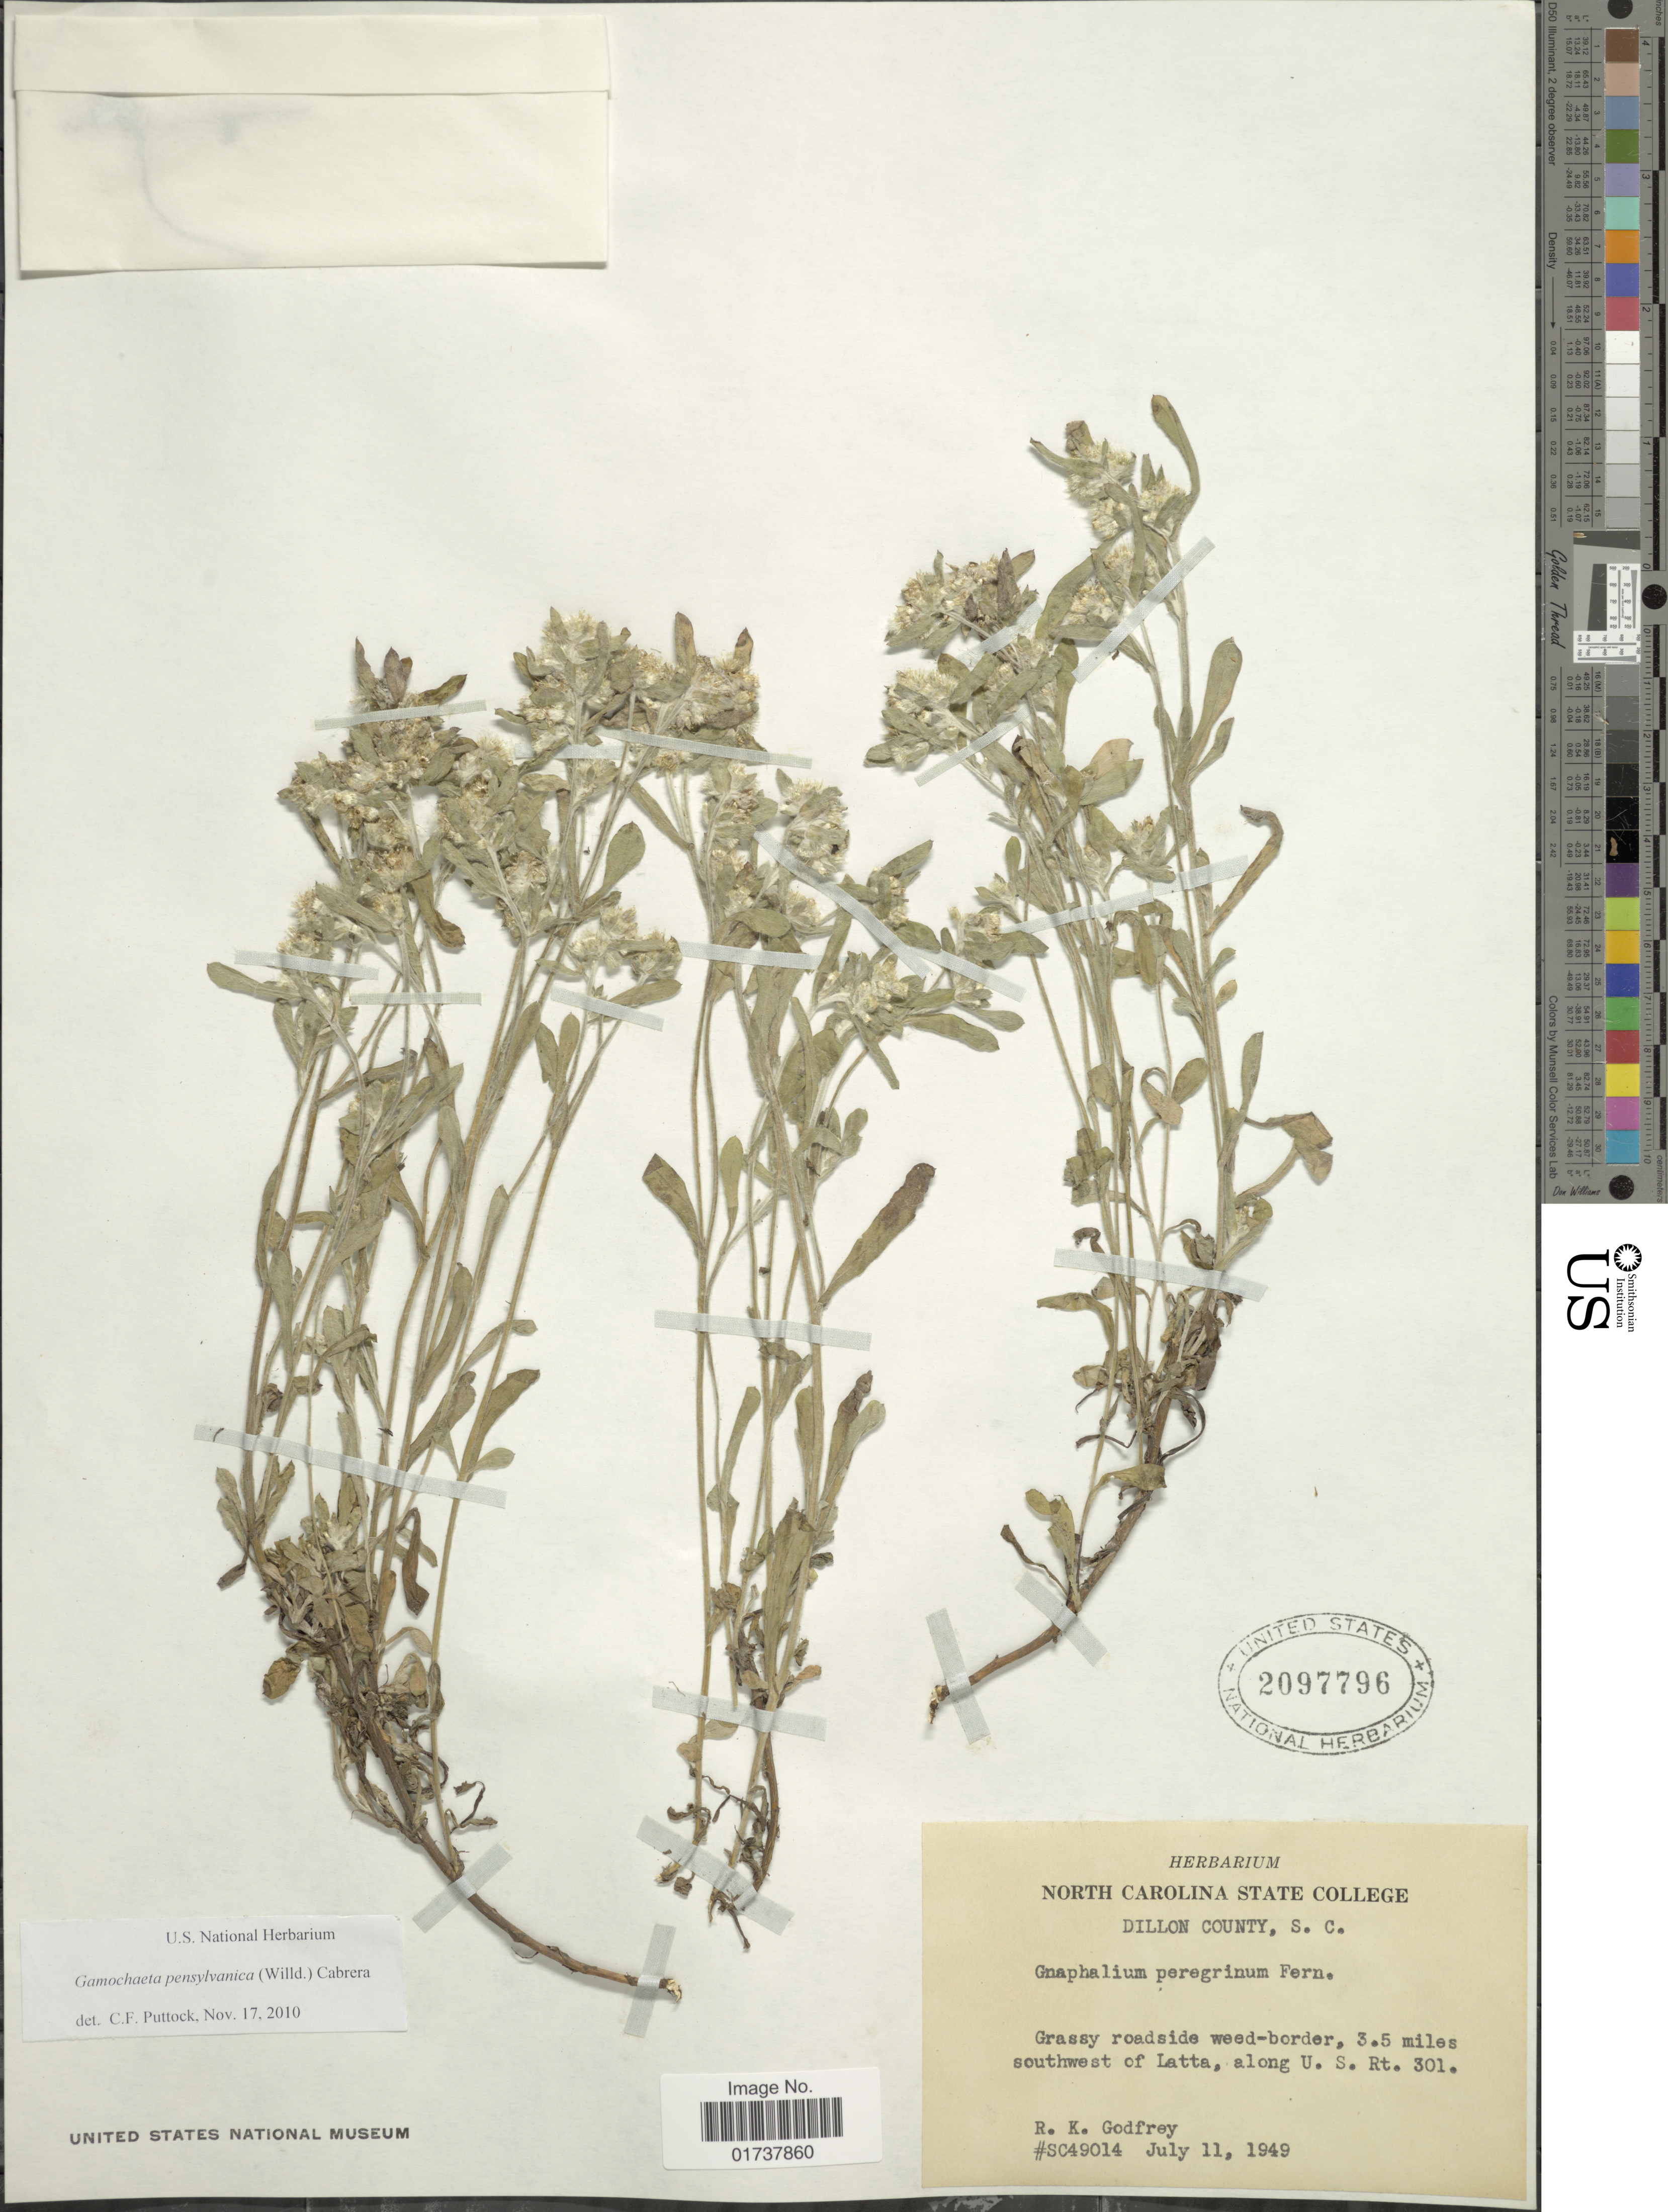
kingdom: Plantae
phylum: Tracheophyta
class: Magnoliopsida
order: Asterales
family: Asteraceae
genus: Gamochaeta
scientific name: Gamochaeta pensylvanica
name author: (Willd.) Cabrera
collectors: R. K. Godfrey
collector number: SC49014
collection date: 1949-07-11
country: United States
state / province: South Carolina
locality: Dillon County, S.C., 3.5 miles southwest of Latta, along U.S. Rt. 301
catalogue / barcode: US 2097796